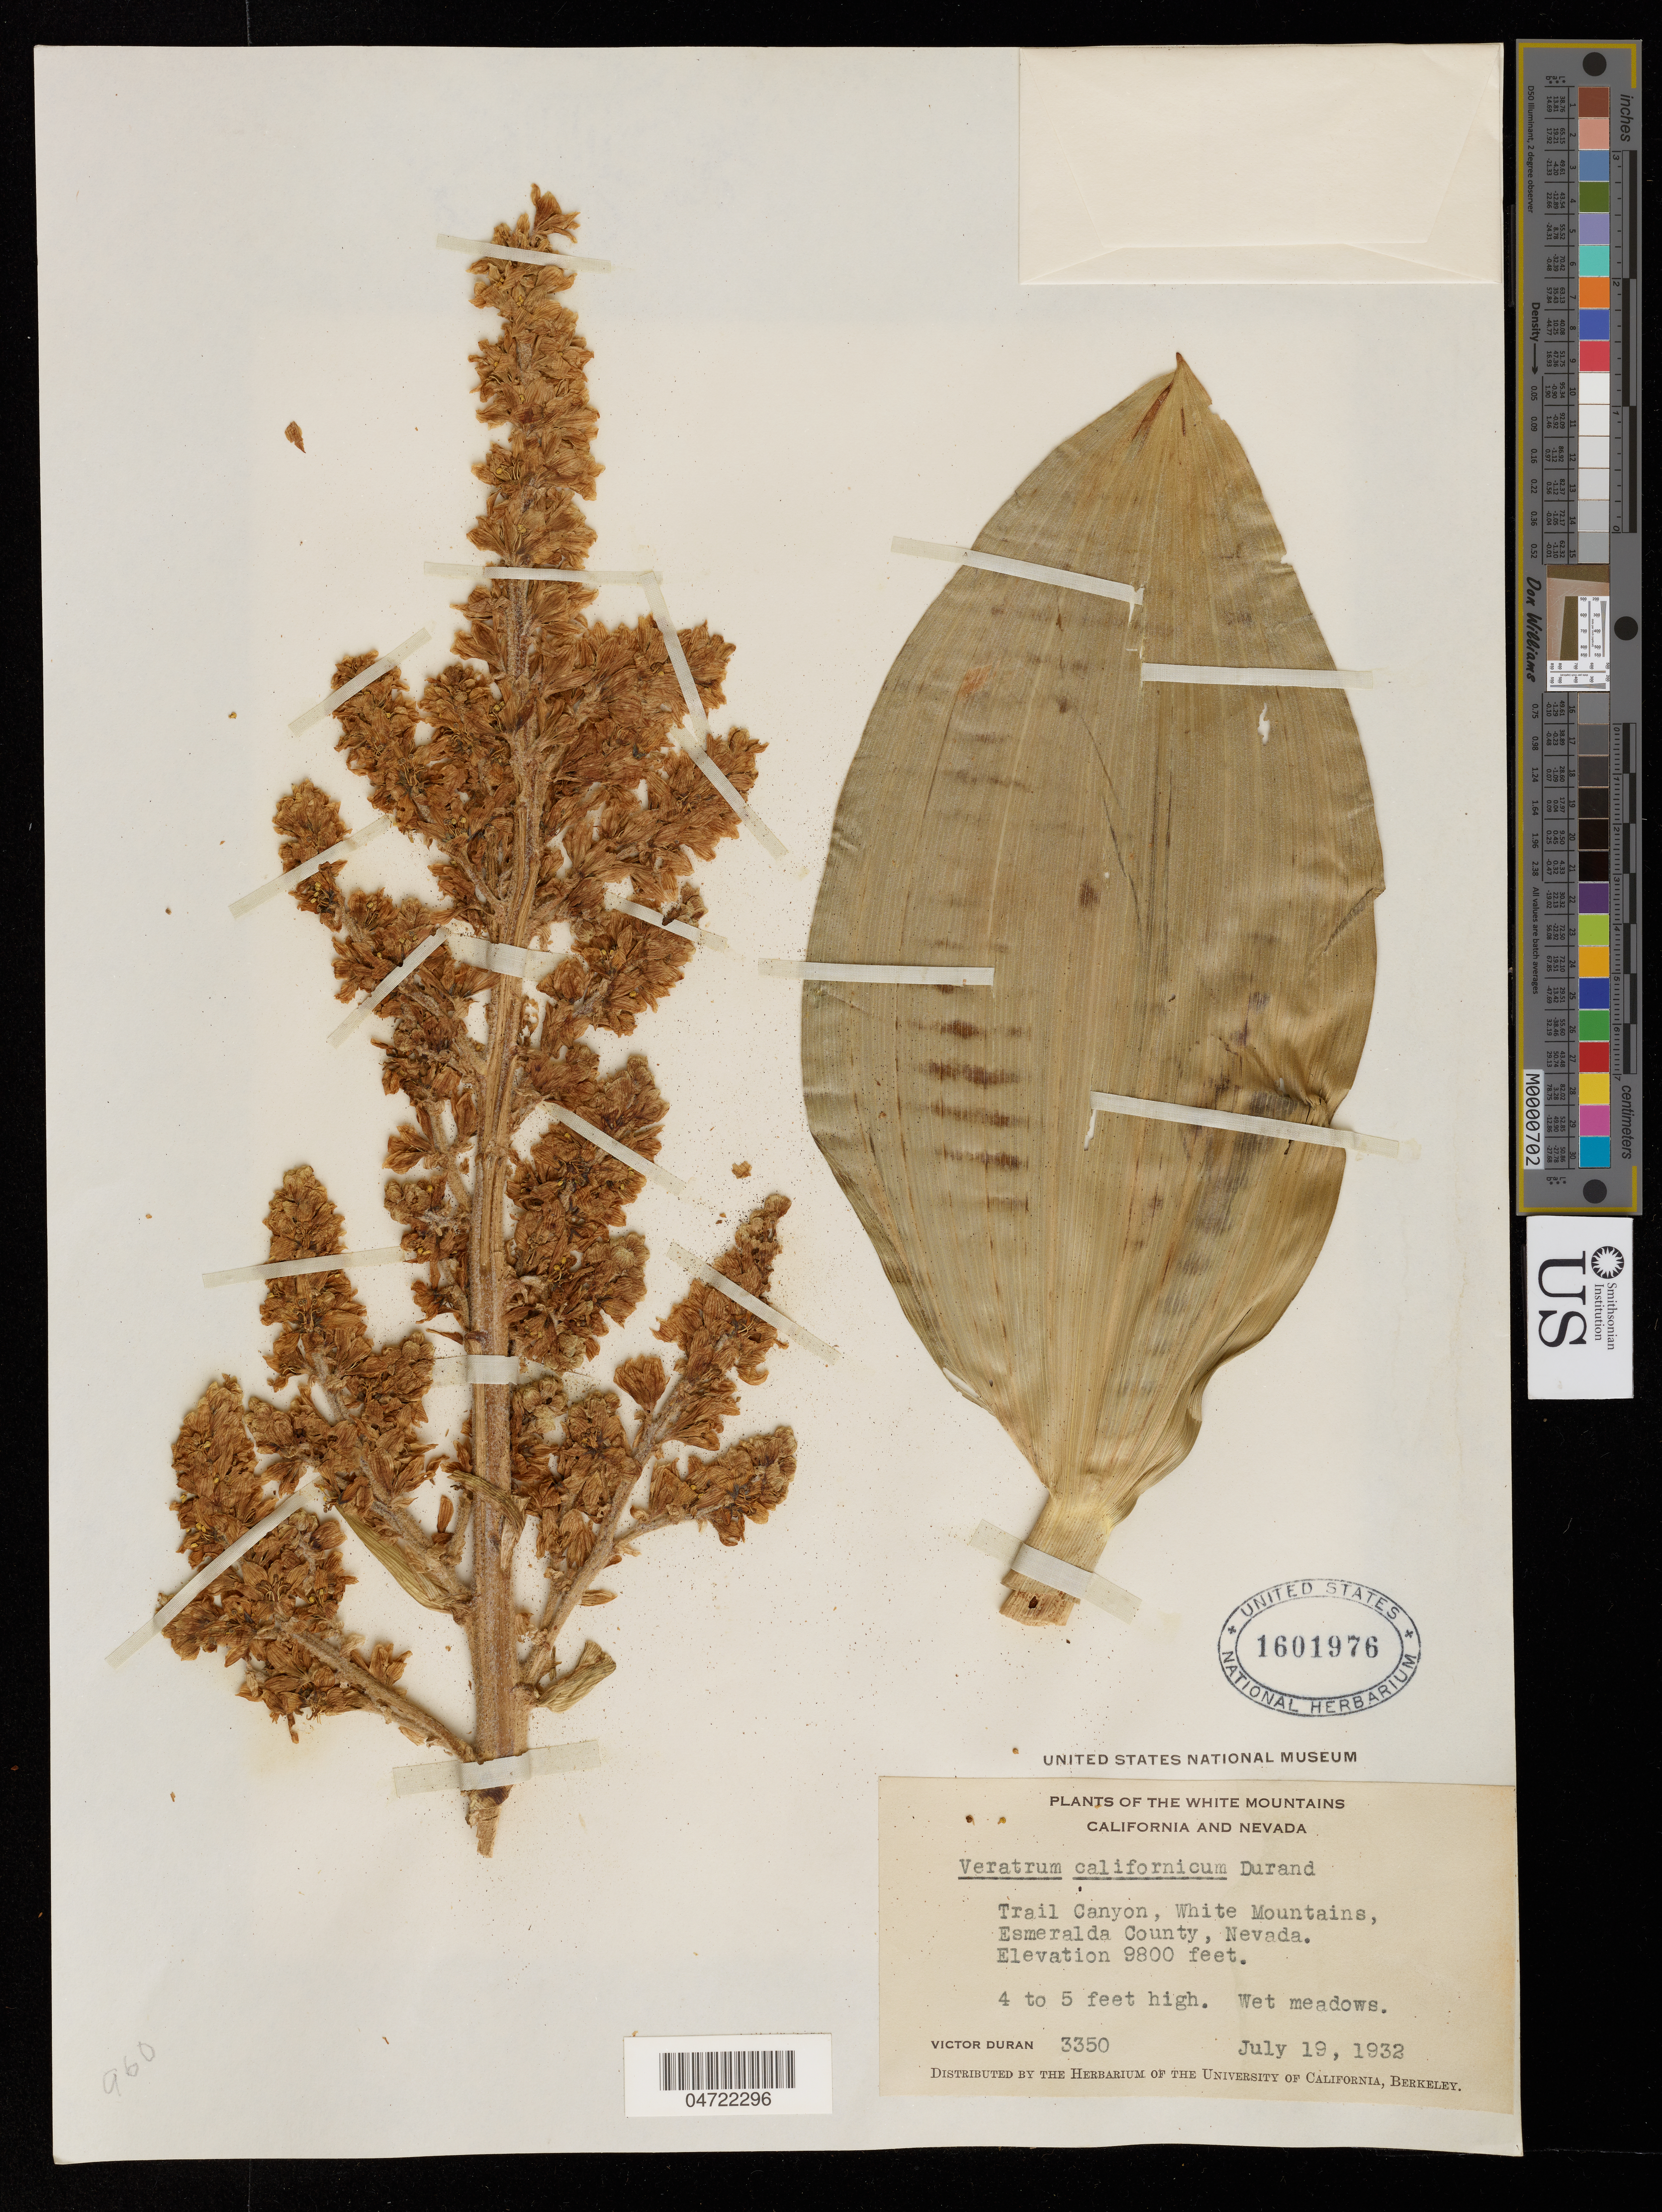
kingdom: Plantae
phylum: Tracheophyta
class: Liliopsida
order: Liliales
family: Melanthiaceae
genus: Veratrum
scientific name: Veratrum californicum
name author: Durand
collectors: V. Duran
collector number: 3350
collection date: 1932-07-19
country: United States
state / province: Nevada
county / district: Esmeralda County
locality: Trail Canyon, White Mountains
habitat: Wet meadows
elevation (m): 2987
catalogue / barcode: US 1601976